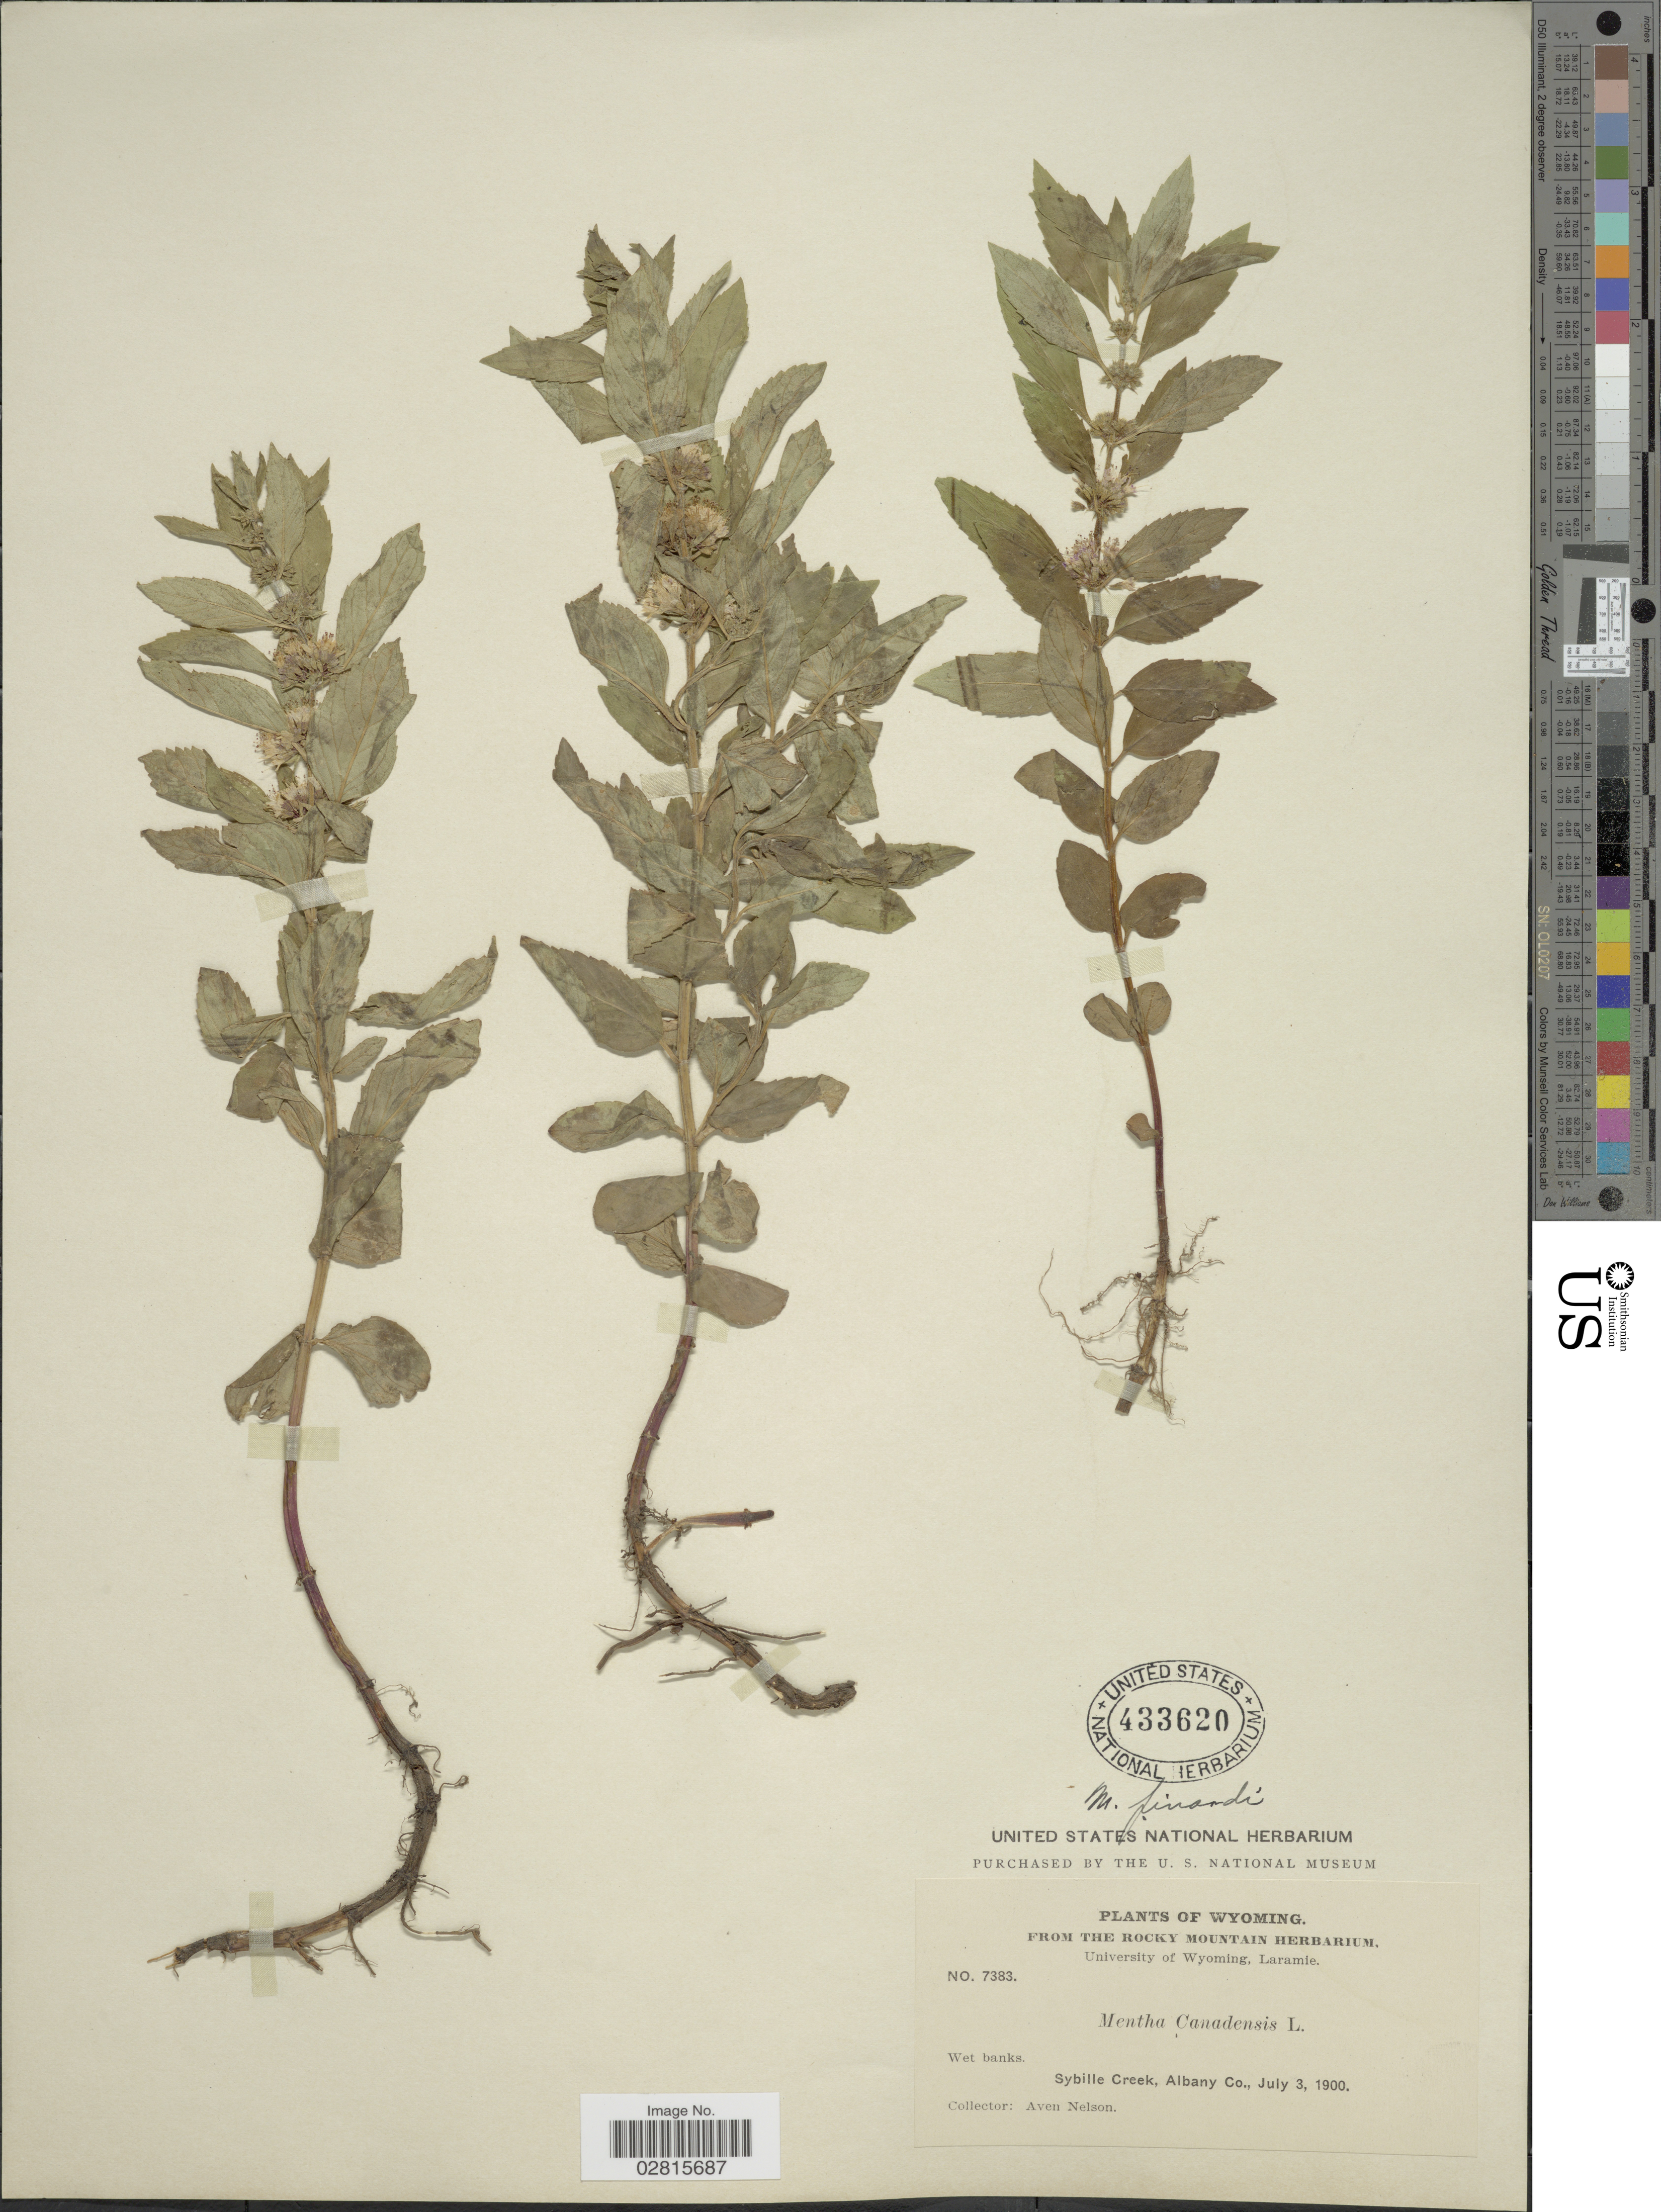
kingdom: Plantae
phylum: Tracheophyta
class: Magnoliopsida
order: Lamiales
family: Lamiaceae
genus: Mentha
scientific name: Mentha penardii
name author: (Briq.) Rydb.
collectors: A. Nelson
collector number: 7383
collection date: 1900-07-03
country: United States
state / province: Wyoming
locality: Sybille Creek, Albany Co.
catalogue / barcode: US 433620